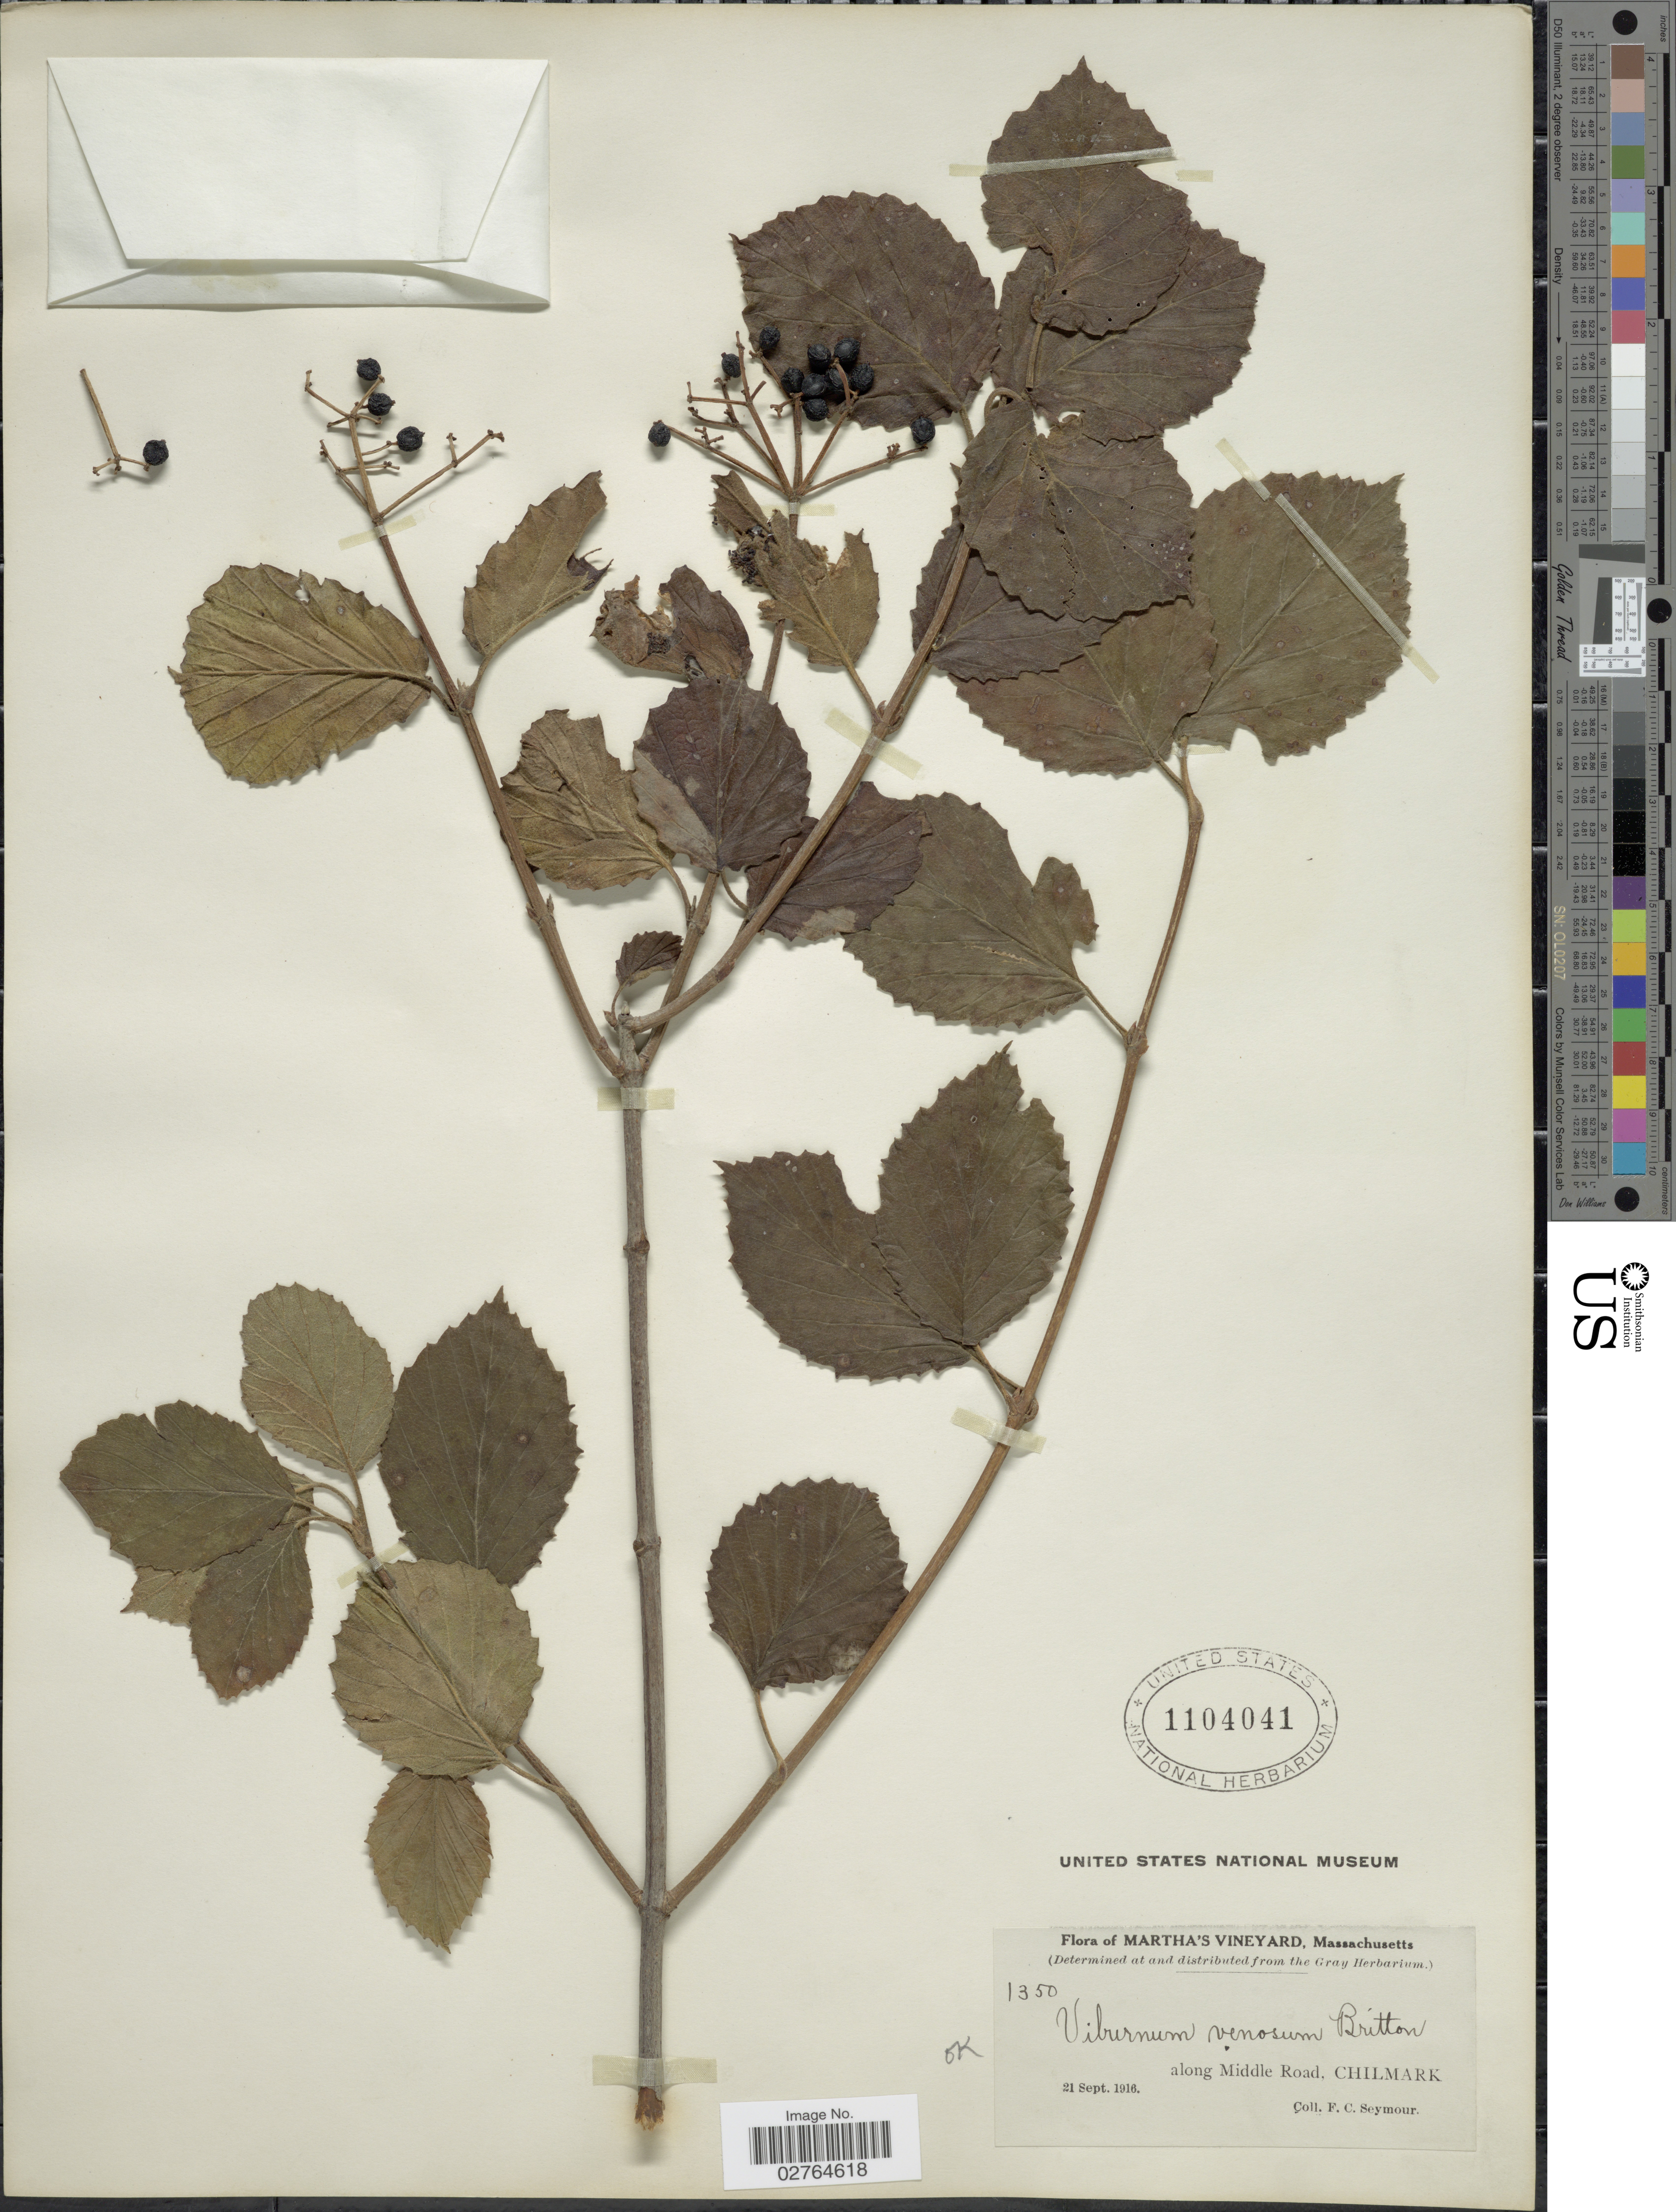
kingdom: Plantae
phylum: Tracheophyta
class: Magnoliopsida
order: Dipsacales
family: Viburnaceae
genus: Viburnum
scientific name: Viburnum venosum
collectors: F. C. Seymour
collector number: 1350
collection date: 1916-09-21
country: United States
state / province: Massachusetts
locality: Martha's Vineyard, along Middle Road, Chilmark.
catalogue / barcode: US 1104041